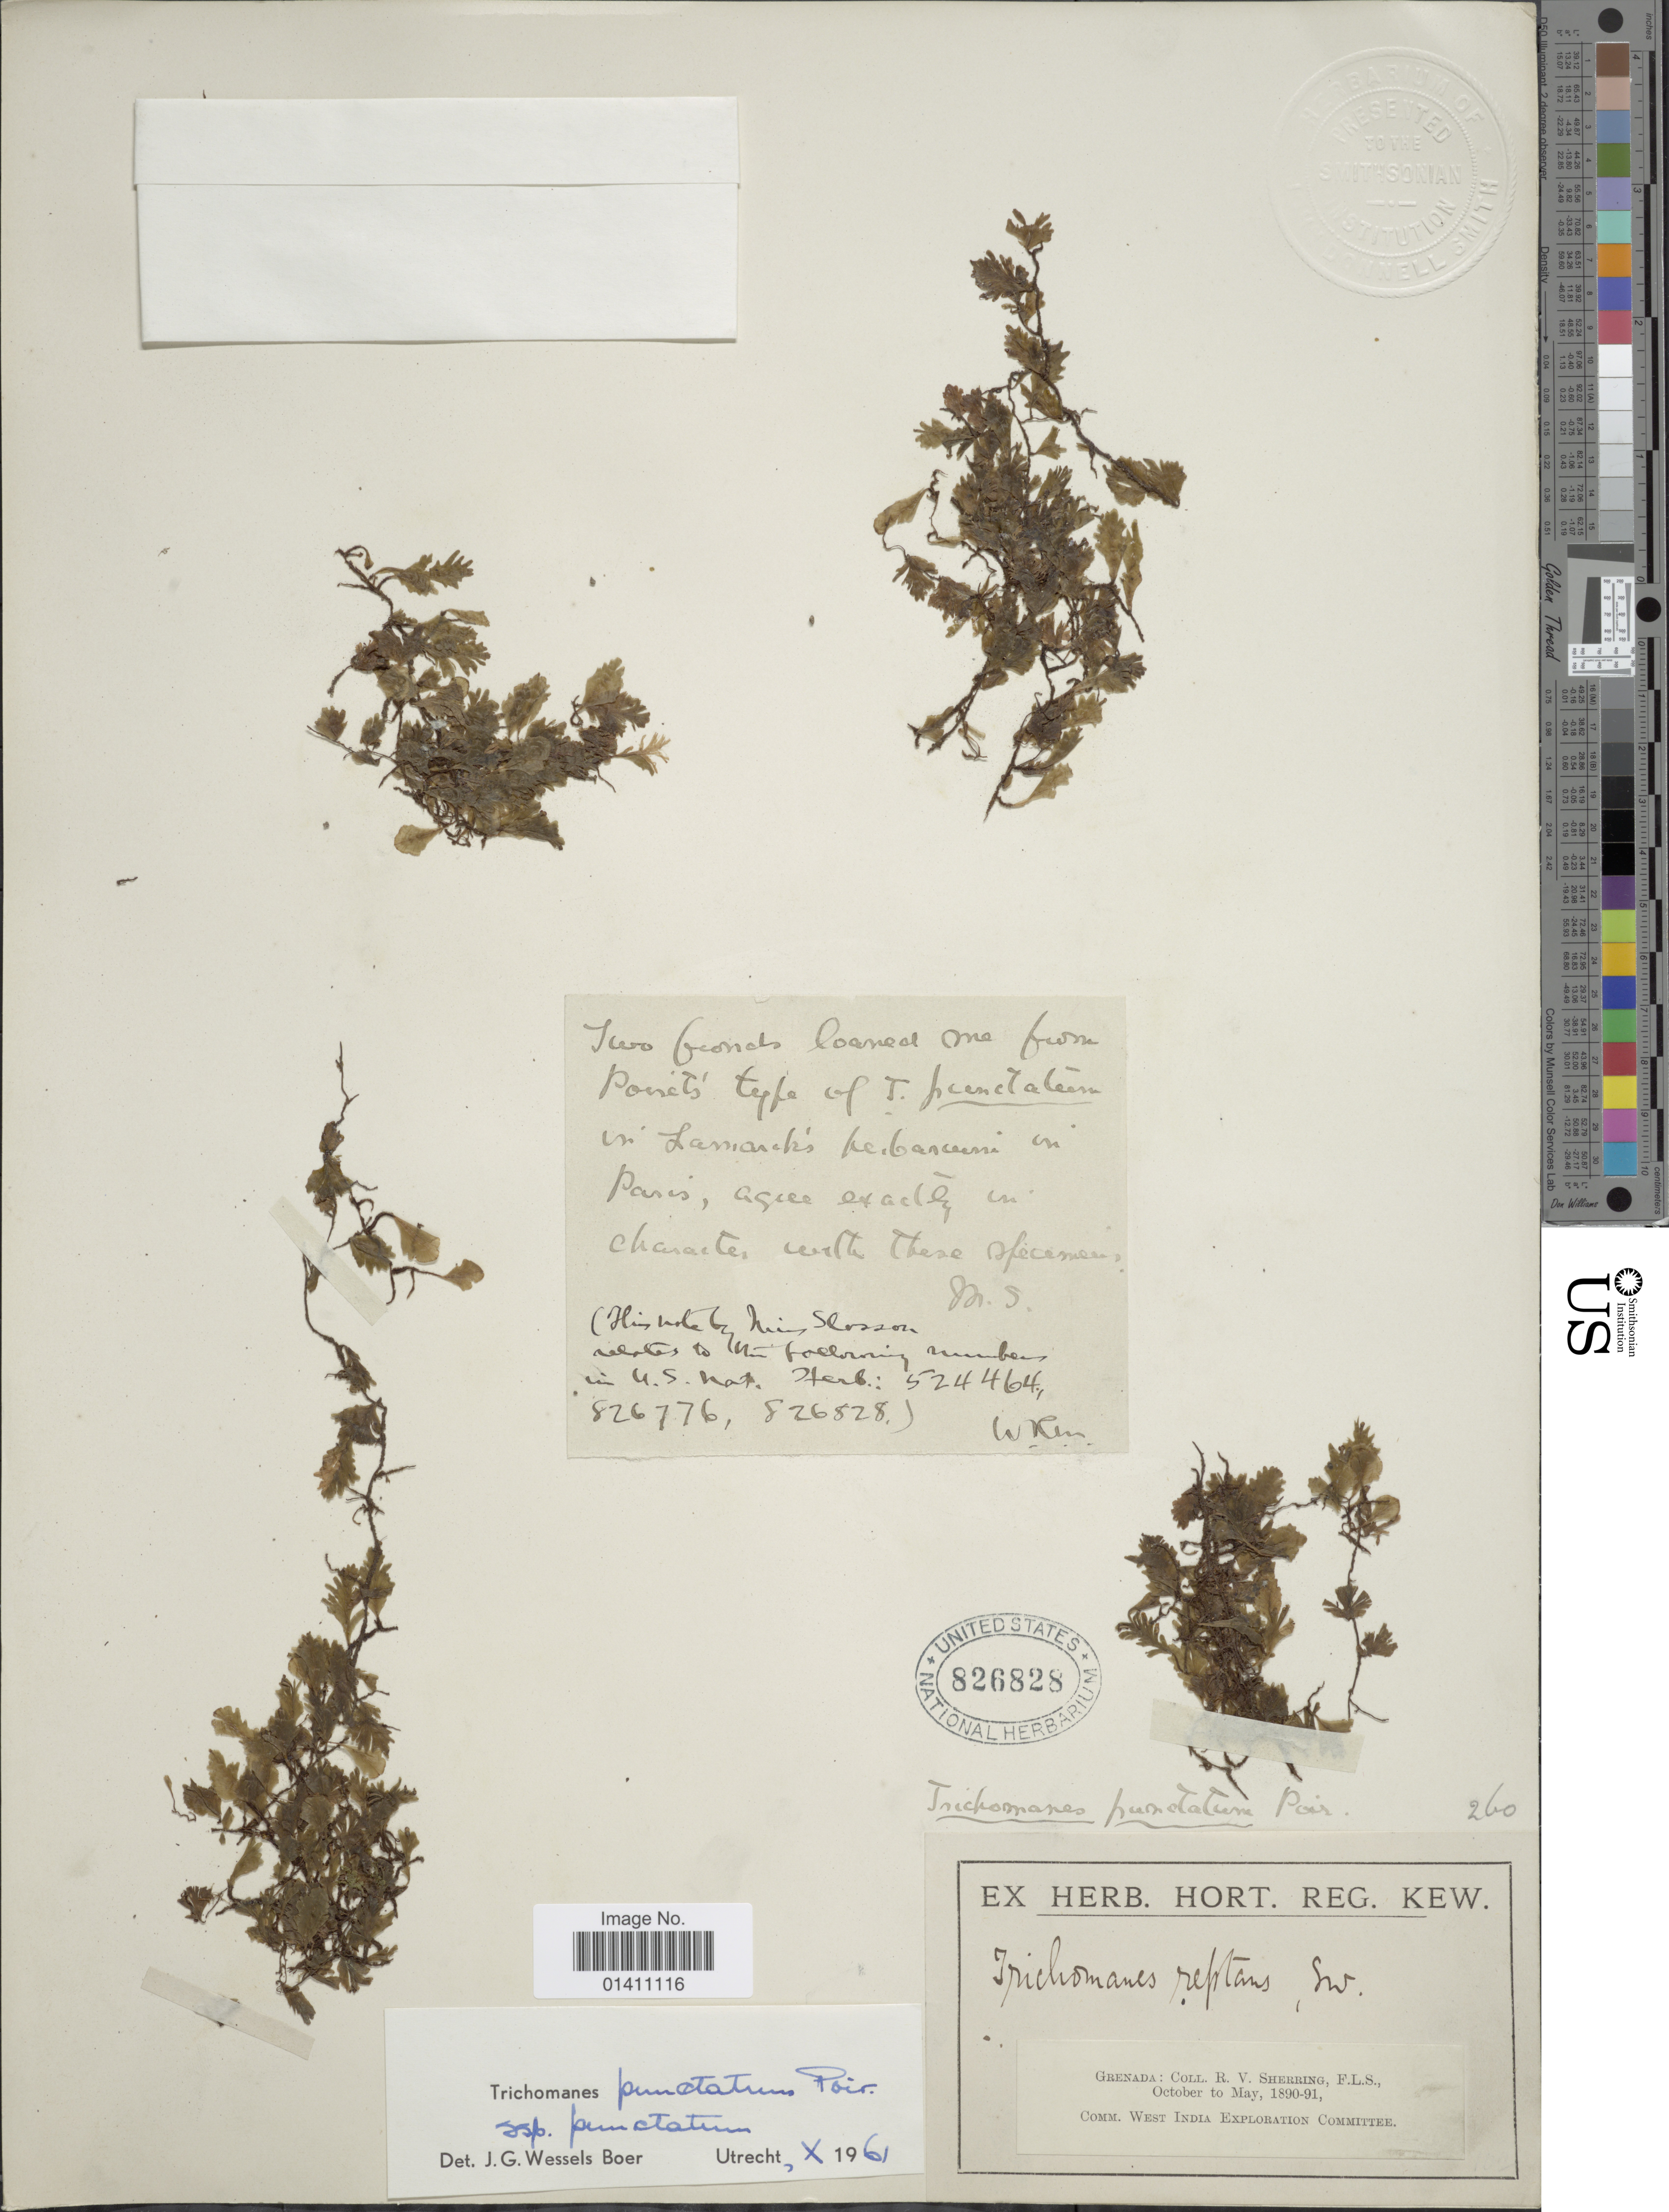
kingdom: Plantae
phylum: Tracheophyta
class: Polypodiopsida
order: Hymenophyllales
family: Hymenophyllaceae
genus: Didymoglossum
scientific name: Didymoglossum punctatum subsp. punctatum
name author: (Poir.) Desv.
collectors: R. Sherring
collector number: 260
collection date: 1890-05/1891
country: Grenada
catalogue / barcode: US 826828